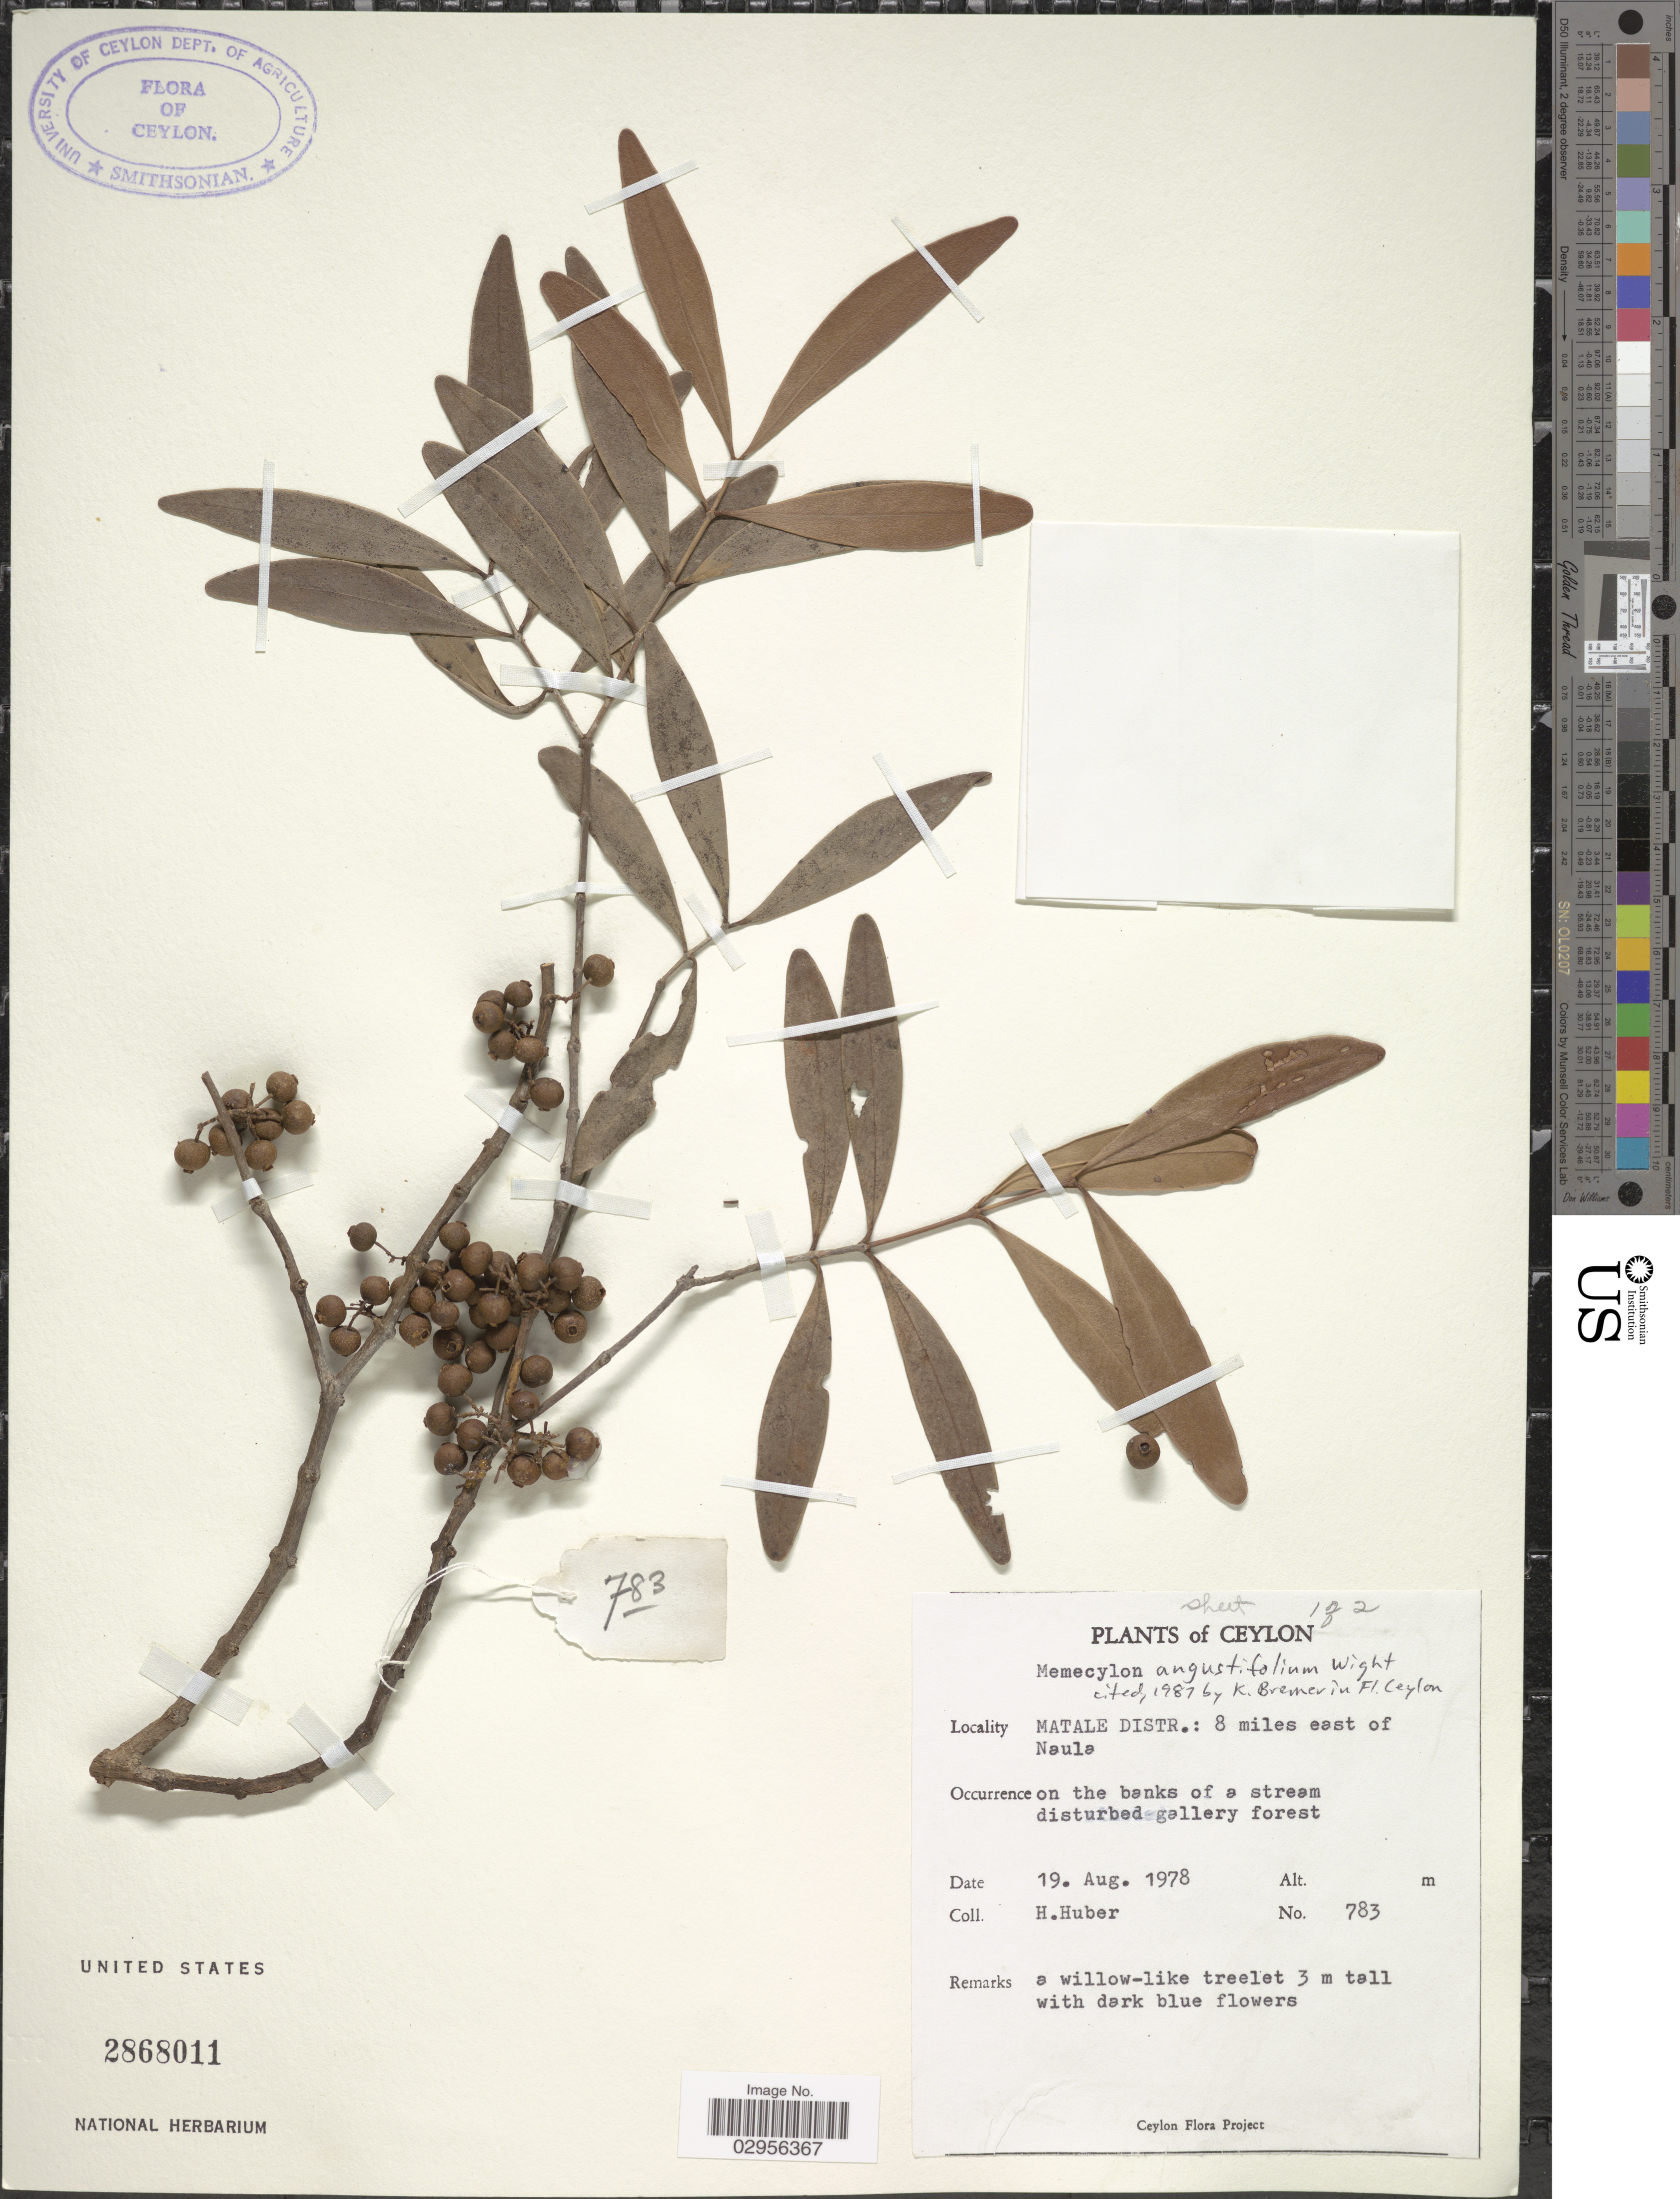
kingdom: Plantae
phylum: Tracheophyta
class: Magnoliopsida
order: Myrtales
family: Melastomataceae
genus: Memecylon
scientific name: Memecylon angustifolium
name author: Wight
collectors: H. Huber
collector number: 783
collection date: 1978-08-19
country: Sri Lanka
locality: Ceylon. Matale Distr.: 8 miles east of Naula.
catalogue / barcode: US 2868011